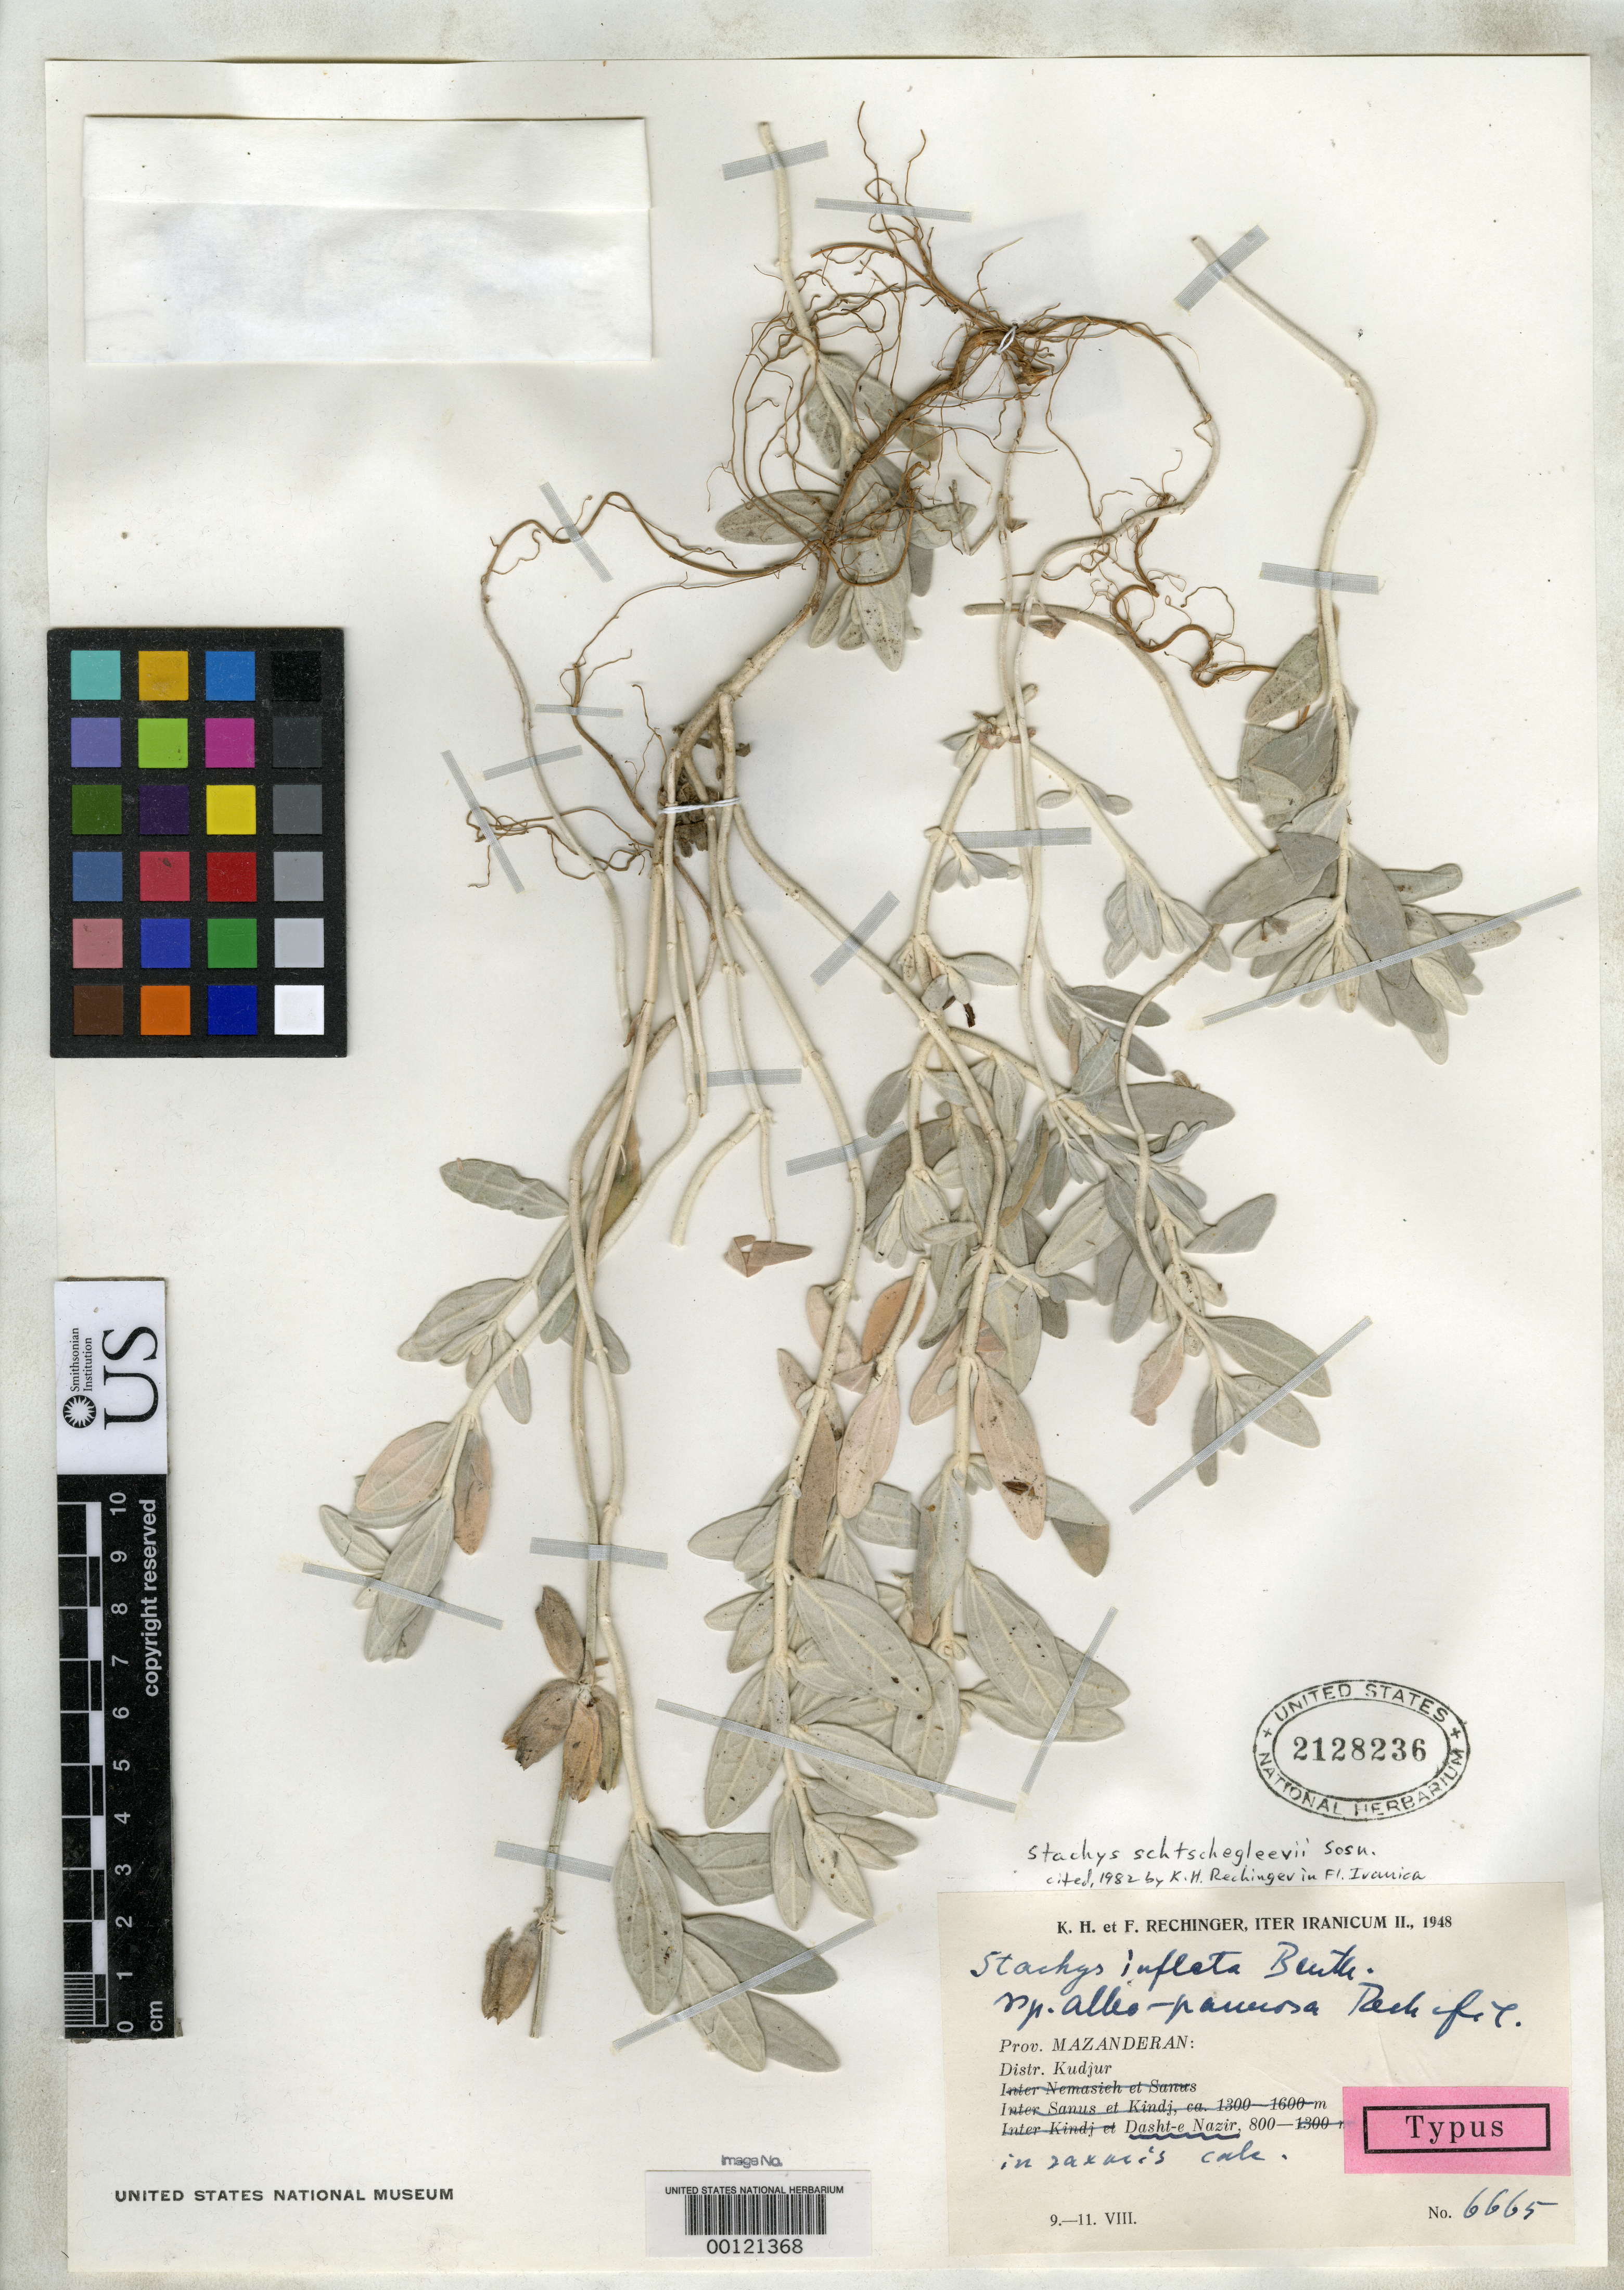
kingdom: Plantae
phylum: Tracheophyta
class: Magnoliopsida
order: Lamiales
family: Lamiaceae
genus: Stachys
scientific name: Stachys inflata subsp. albo-pannosa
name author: Rech. f.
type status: Isotype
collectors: K. H. Rechinger & F. Rechinger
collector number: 6665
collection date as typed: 09 Aug 1948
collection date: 1948-08-09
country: Iran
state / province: Mazandaran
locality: Kudjur.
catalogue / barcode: US 2128236